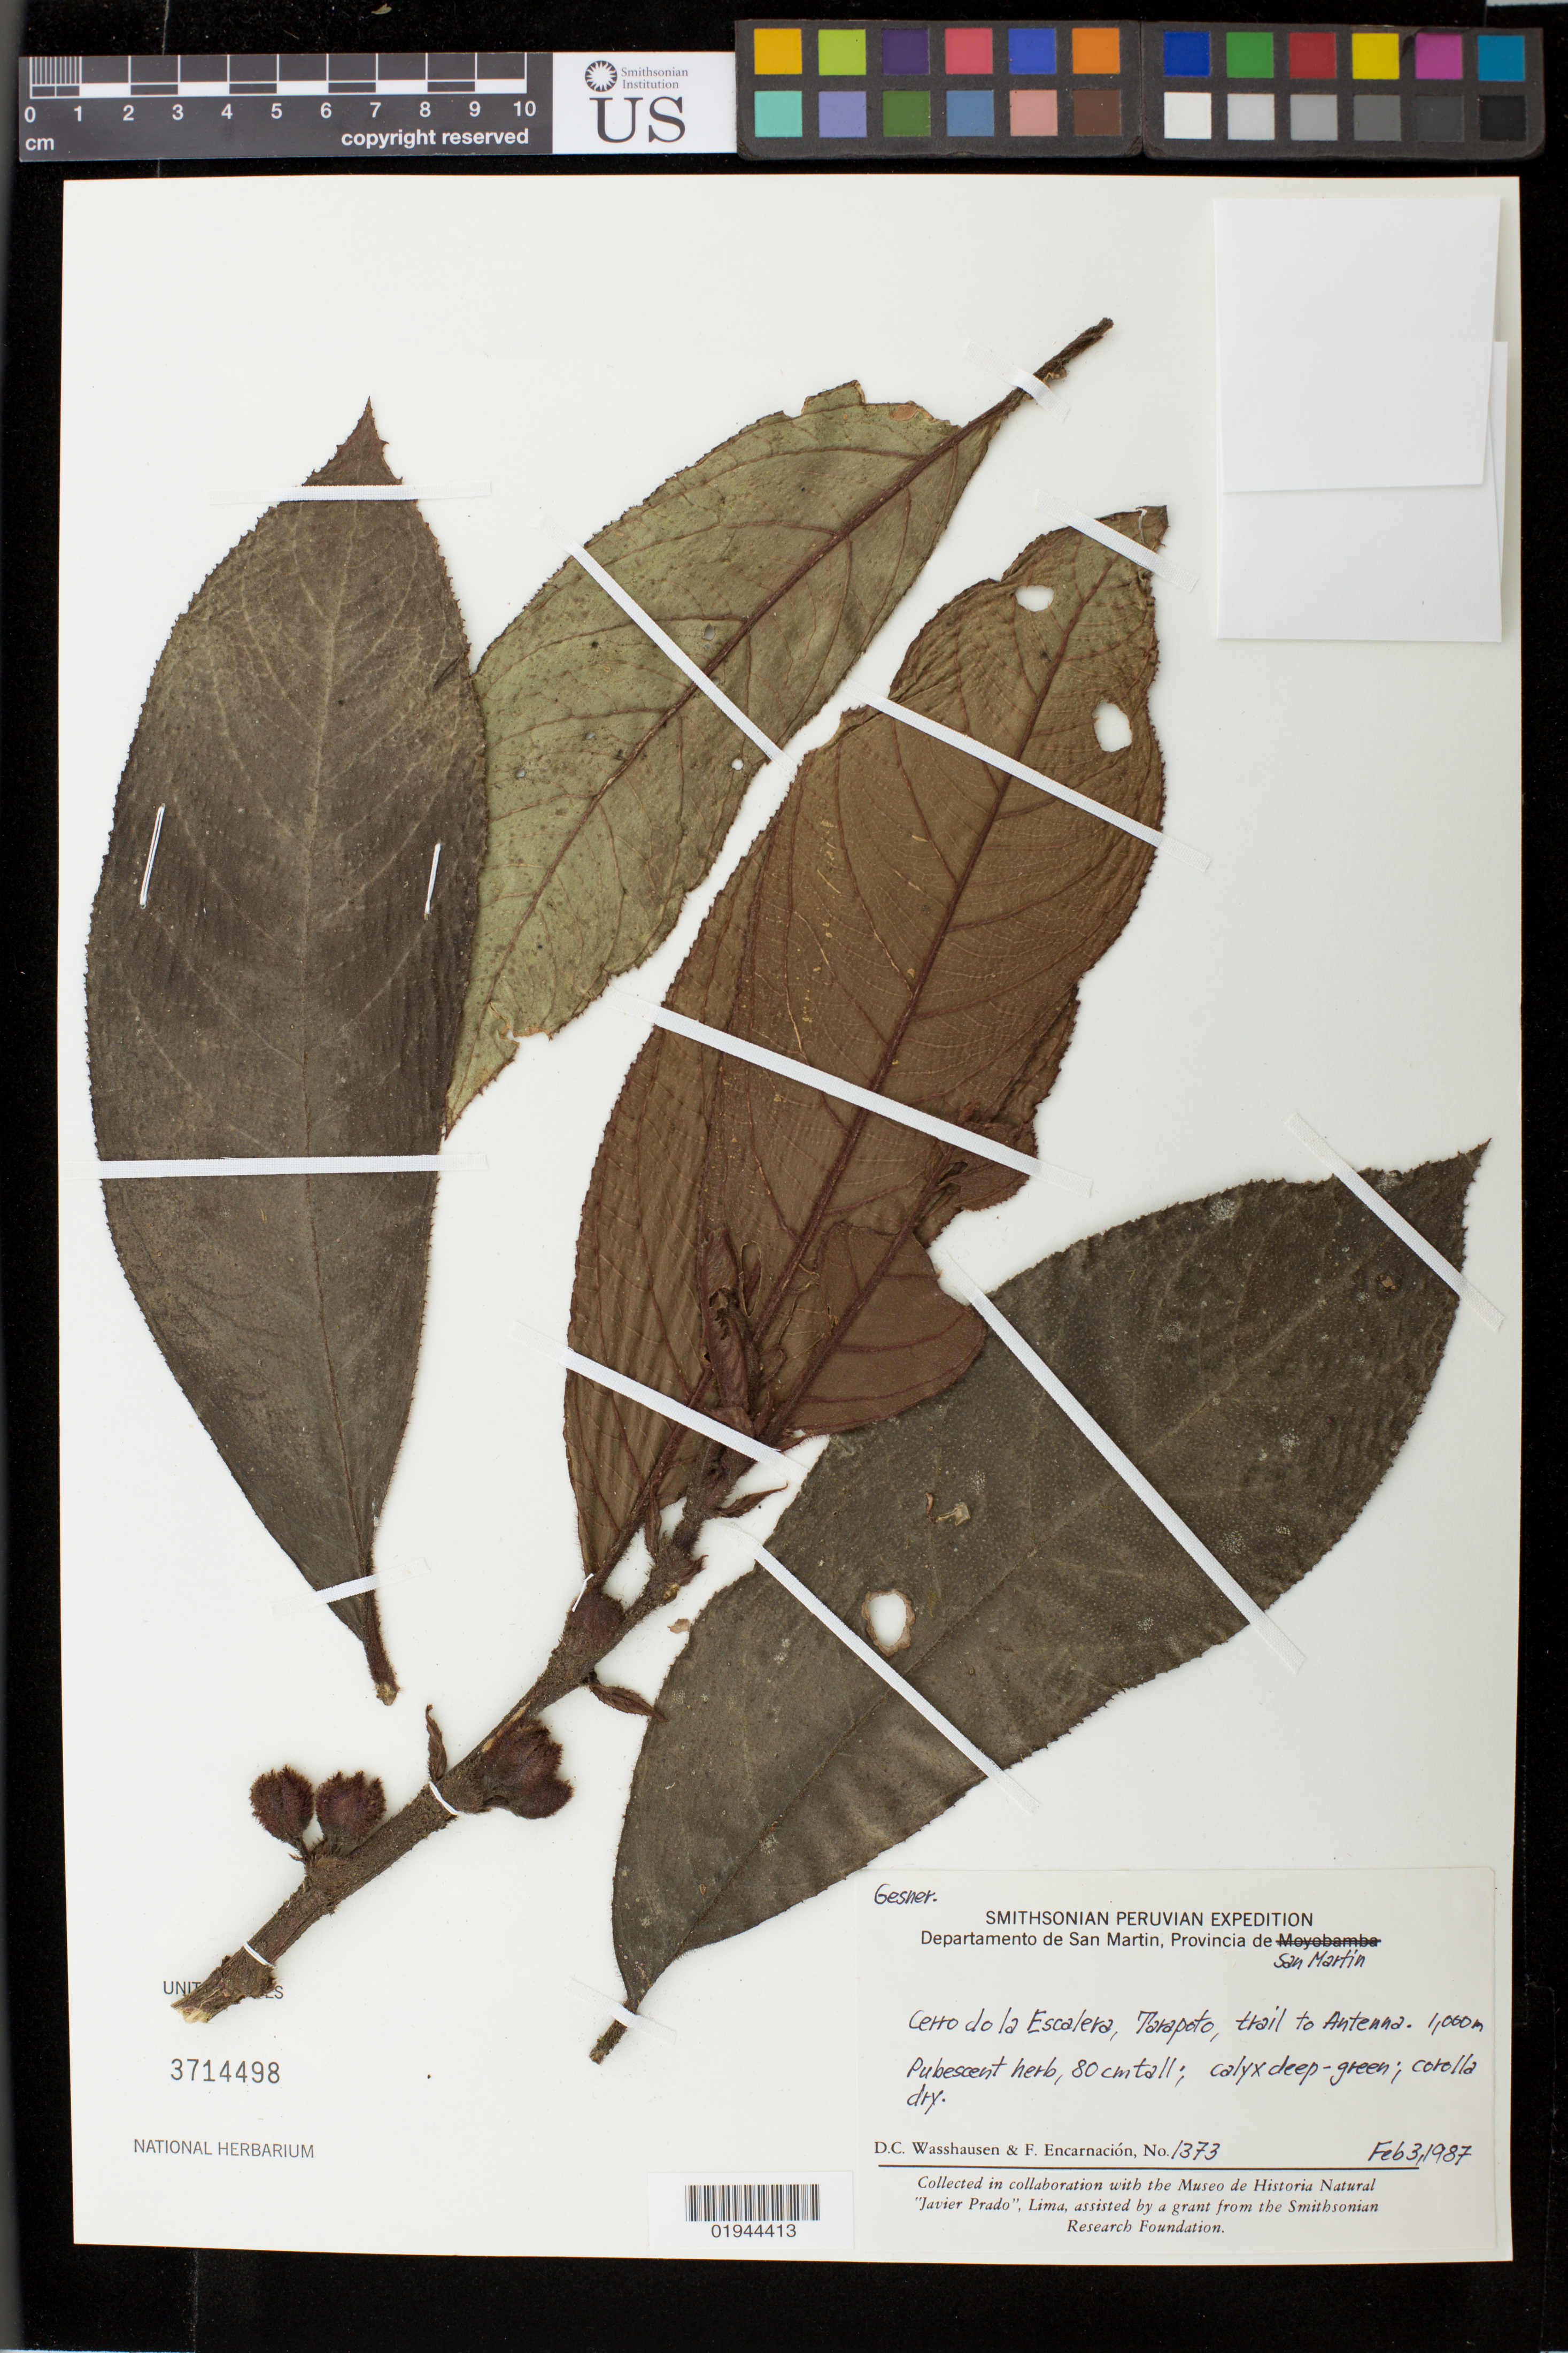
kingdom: Plantae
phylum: Tracheophyta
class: Magnoliopsida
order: Lamiales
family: Gesneriaceae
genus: Columnea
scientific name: Columnea inaequilatera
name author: Poepp.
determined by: Skog, Laurence E.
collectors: D. C. Wasshausen & F. Encarnación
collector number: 1373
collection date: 1987-02-03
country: Peru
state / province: San Martín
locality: Depto. San Martin; Cerro de la Escalera, Tarapoto, trail to Antenna.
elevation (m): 1000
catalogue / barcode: US 3714498